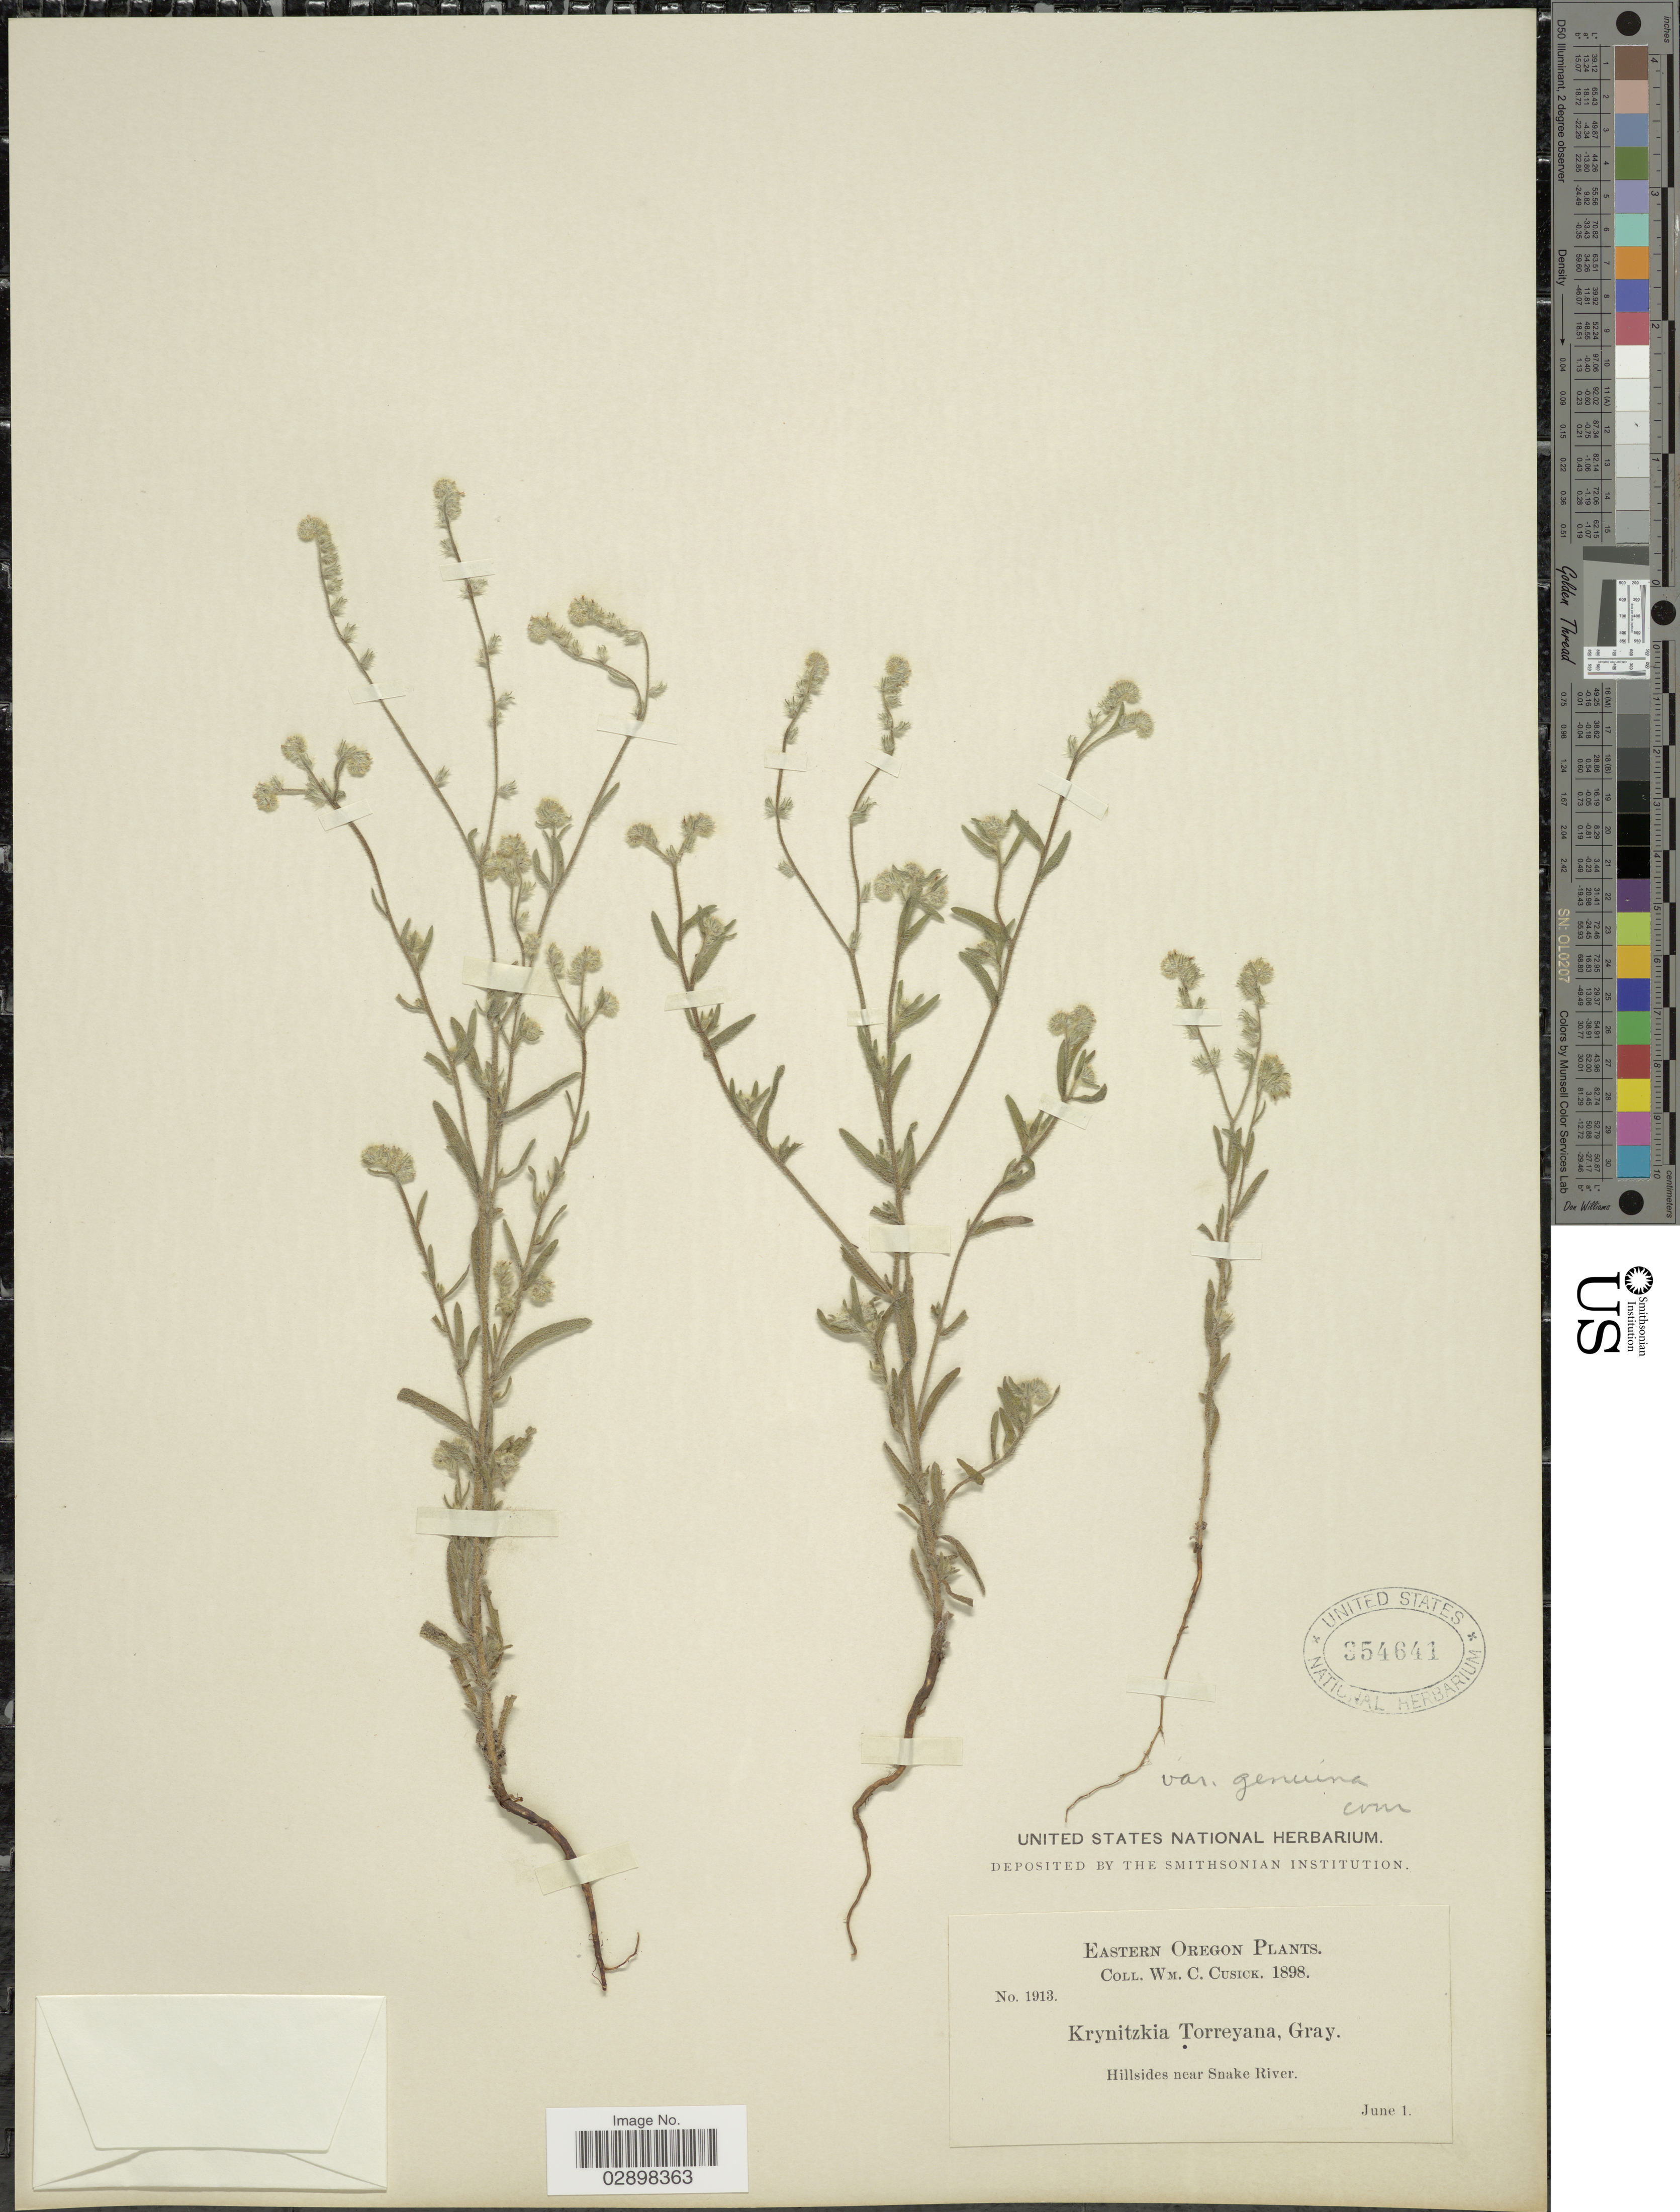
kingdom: Plantae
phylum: Tracheophyta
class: Magnoliopsida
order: Boraginales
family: Boraginaceae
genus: Cryptantha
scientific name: Cryptantha torreyana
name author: (A. Gray) S.W. Greene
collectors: W. C. Cusick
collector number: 1913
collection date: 1898-06-01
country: United States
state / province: Oregon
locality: Eastern Oregon, Hillside near Snake River.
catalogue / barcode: US 354641